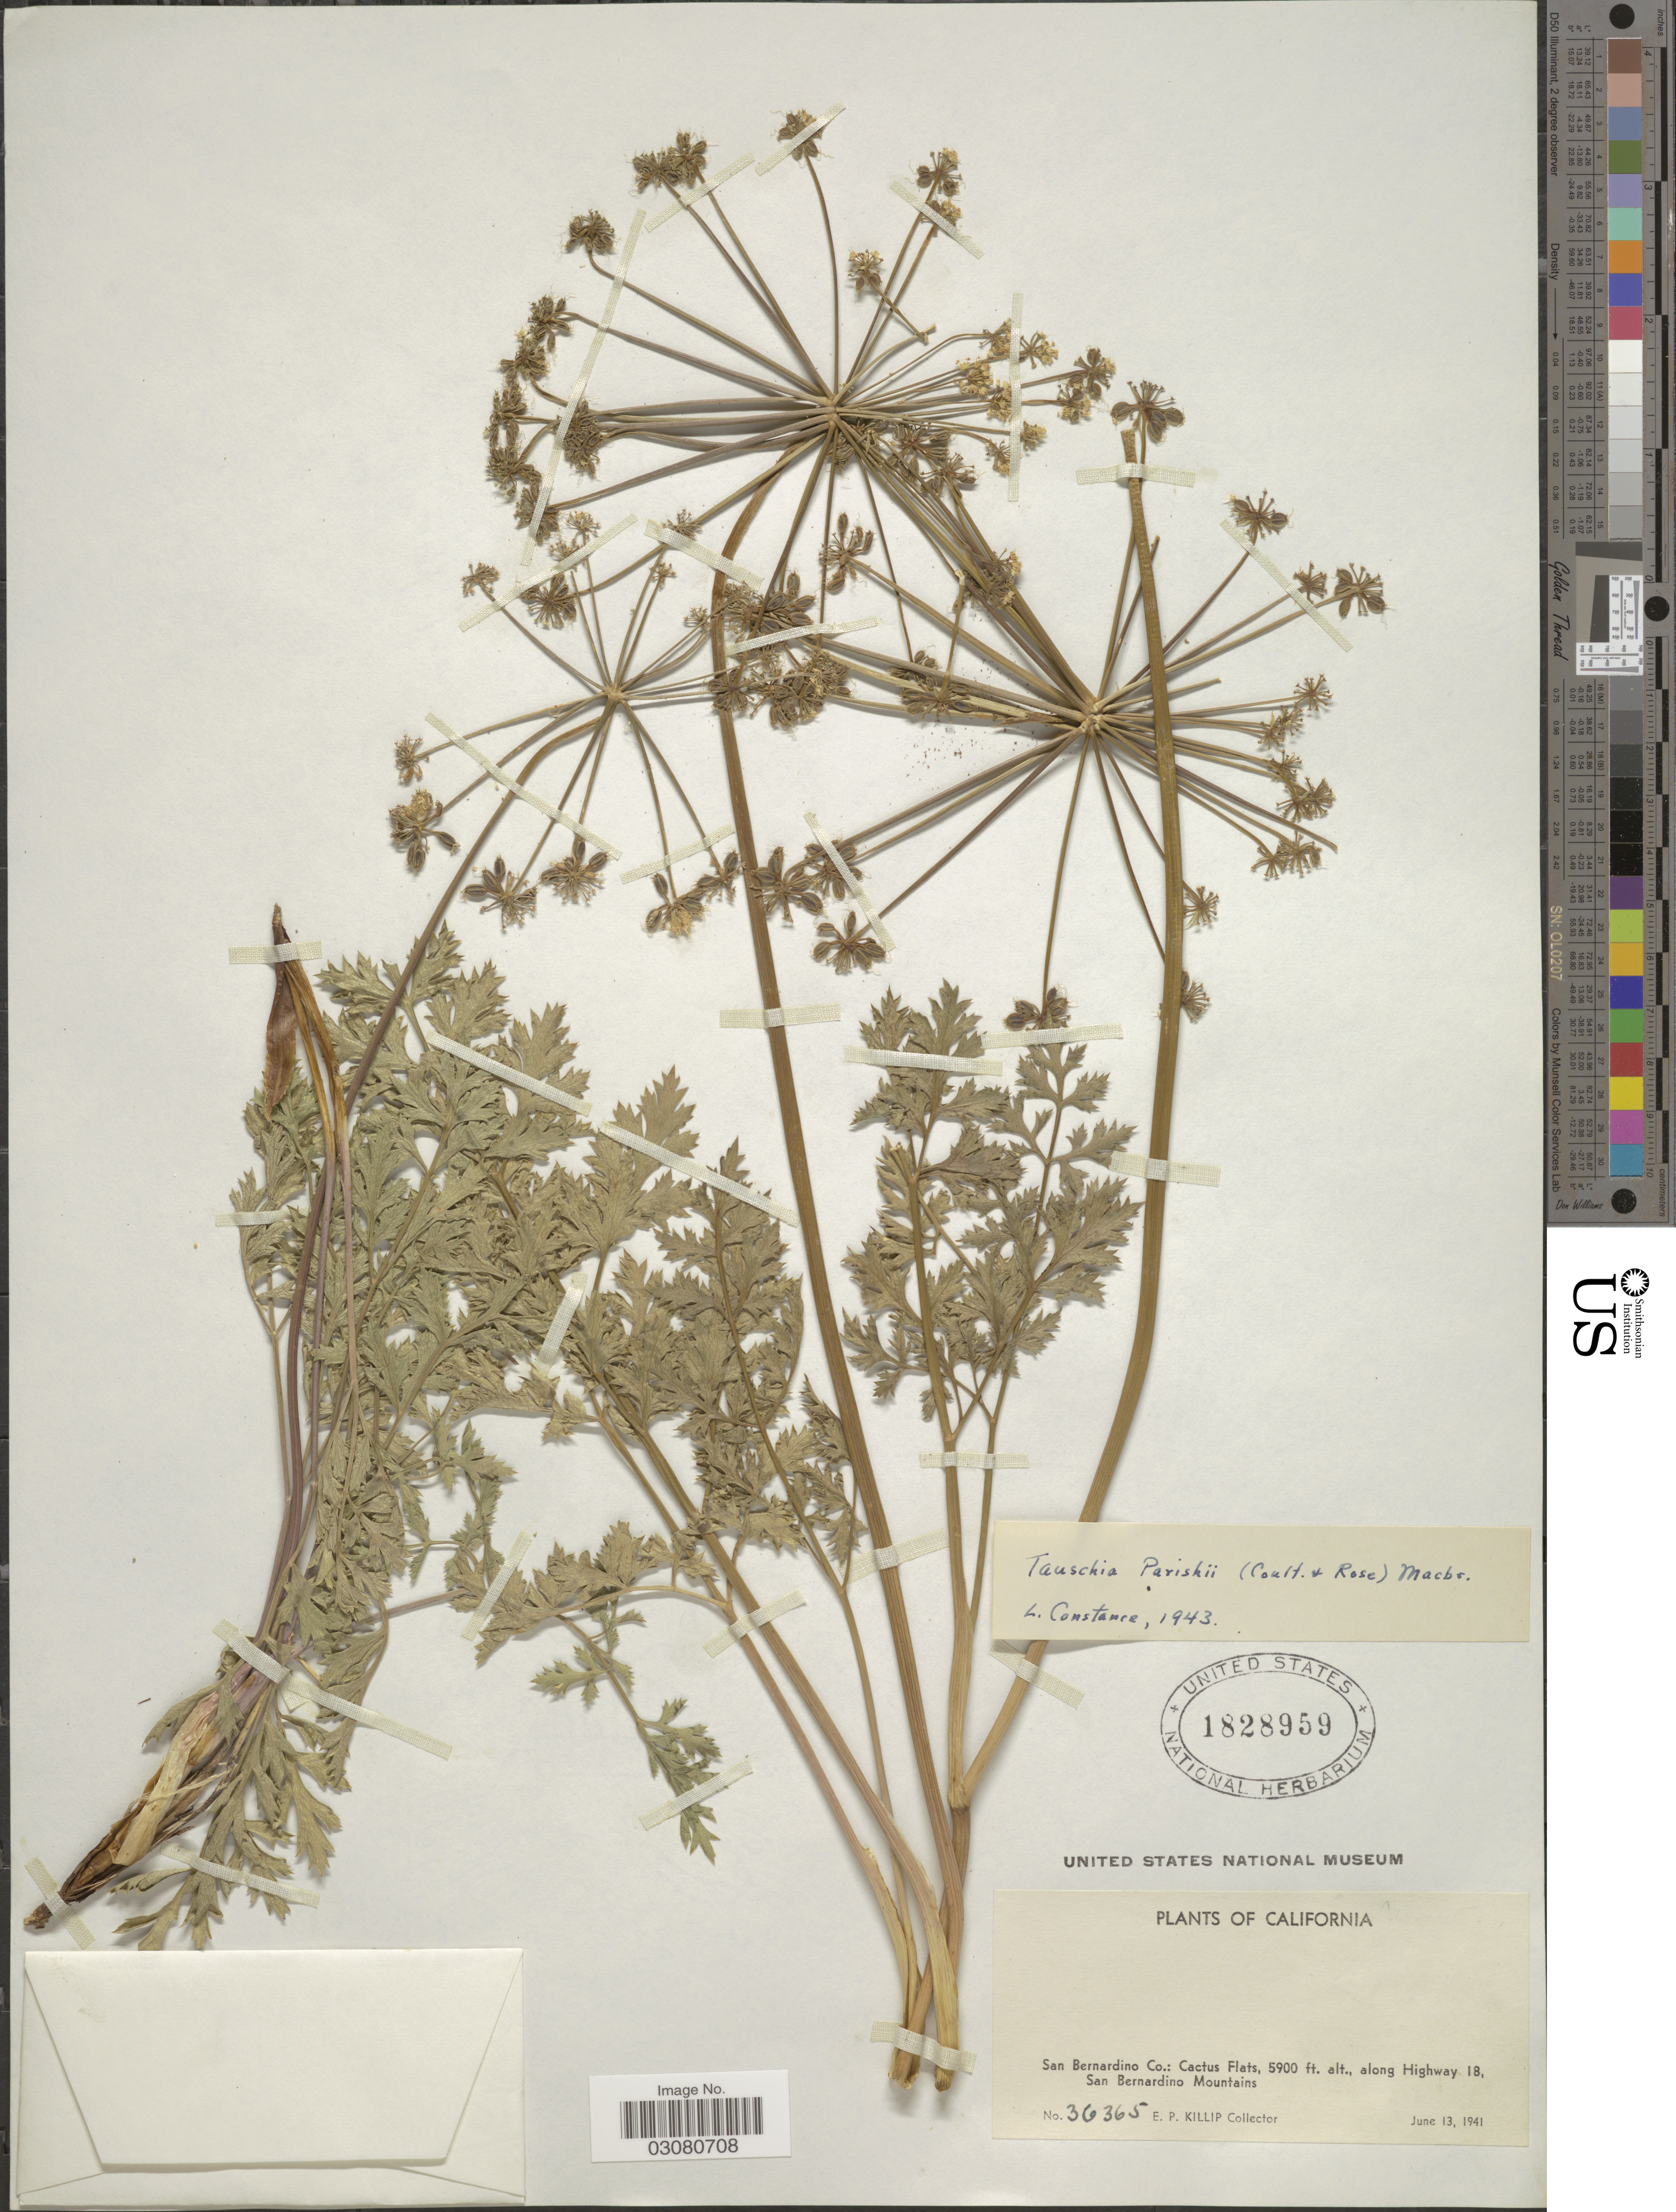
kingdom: Plantae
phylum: Tracheophyta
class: Magnoliopsida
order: Apiales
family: Apiaceae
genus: Drudeophytum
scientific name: Drudeophytum parishii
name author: (J.M. Coult. & Rose) J.M. Coult. & Rose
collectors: E. P. Killip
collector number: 36365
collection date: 1941-06-13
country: United States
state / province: California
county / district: San Bernardino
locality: San Bernardino Co.: Cactus Flats, along Highway 18, San Bernardino Mountains.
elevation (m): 1798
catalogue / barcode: US 1828959